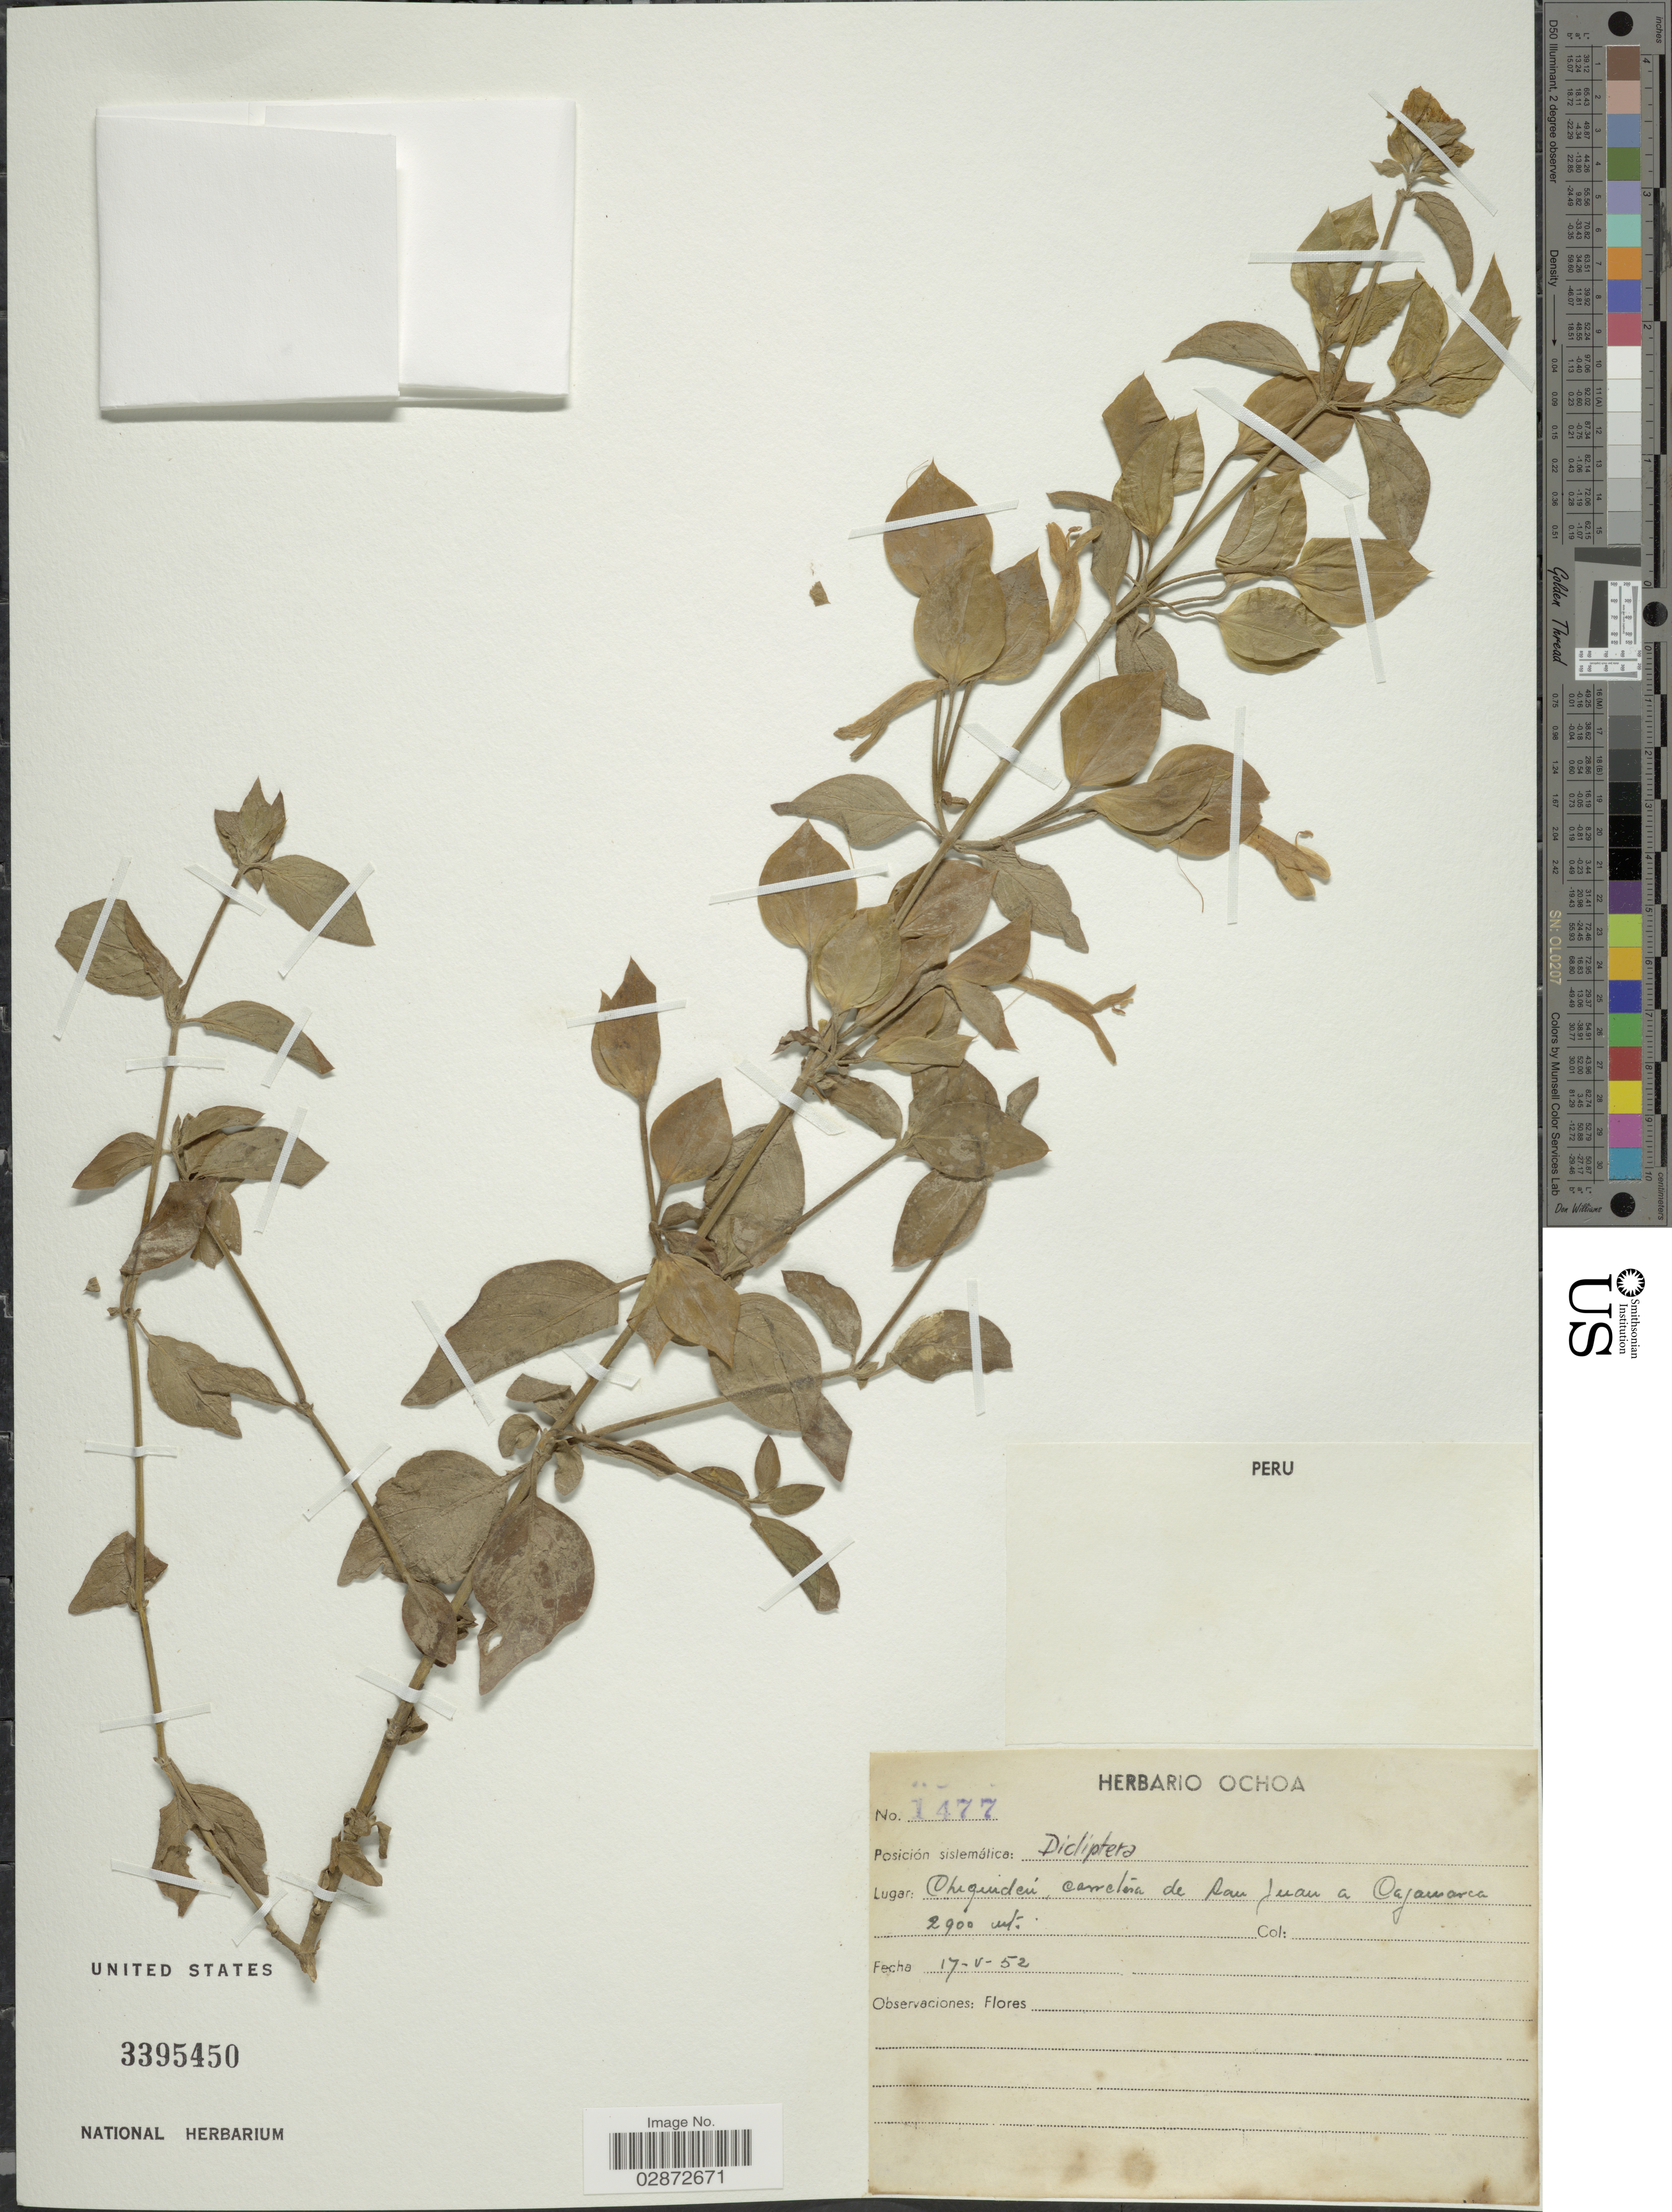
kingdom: Plantae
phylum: Tracheophyta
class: Magnoliopsida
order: Lamiales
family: Acanthaceae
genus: Dicliptera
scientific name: Dicliptera sp.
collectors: ex herb. Ochoa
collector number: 1477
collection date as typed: Transcribed d/m/y: 17/5/52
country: Peru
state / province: Cajamarca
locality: Chiquideú, carretera de San Juan a Cajamarca.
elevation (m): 2900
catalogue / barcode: US 3395450